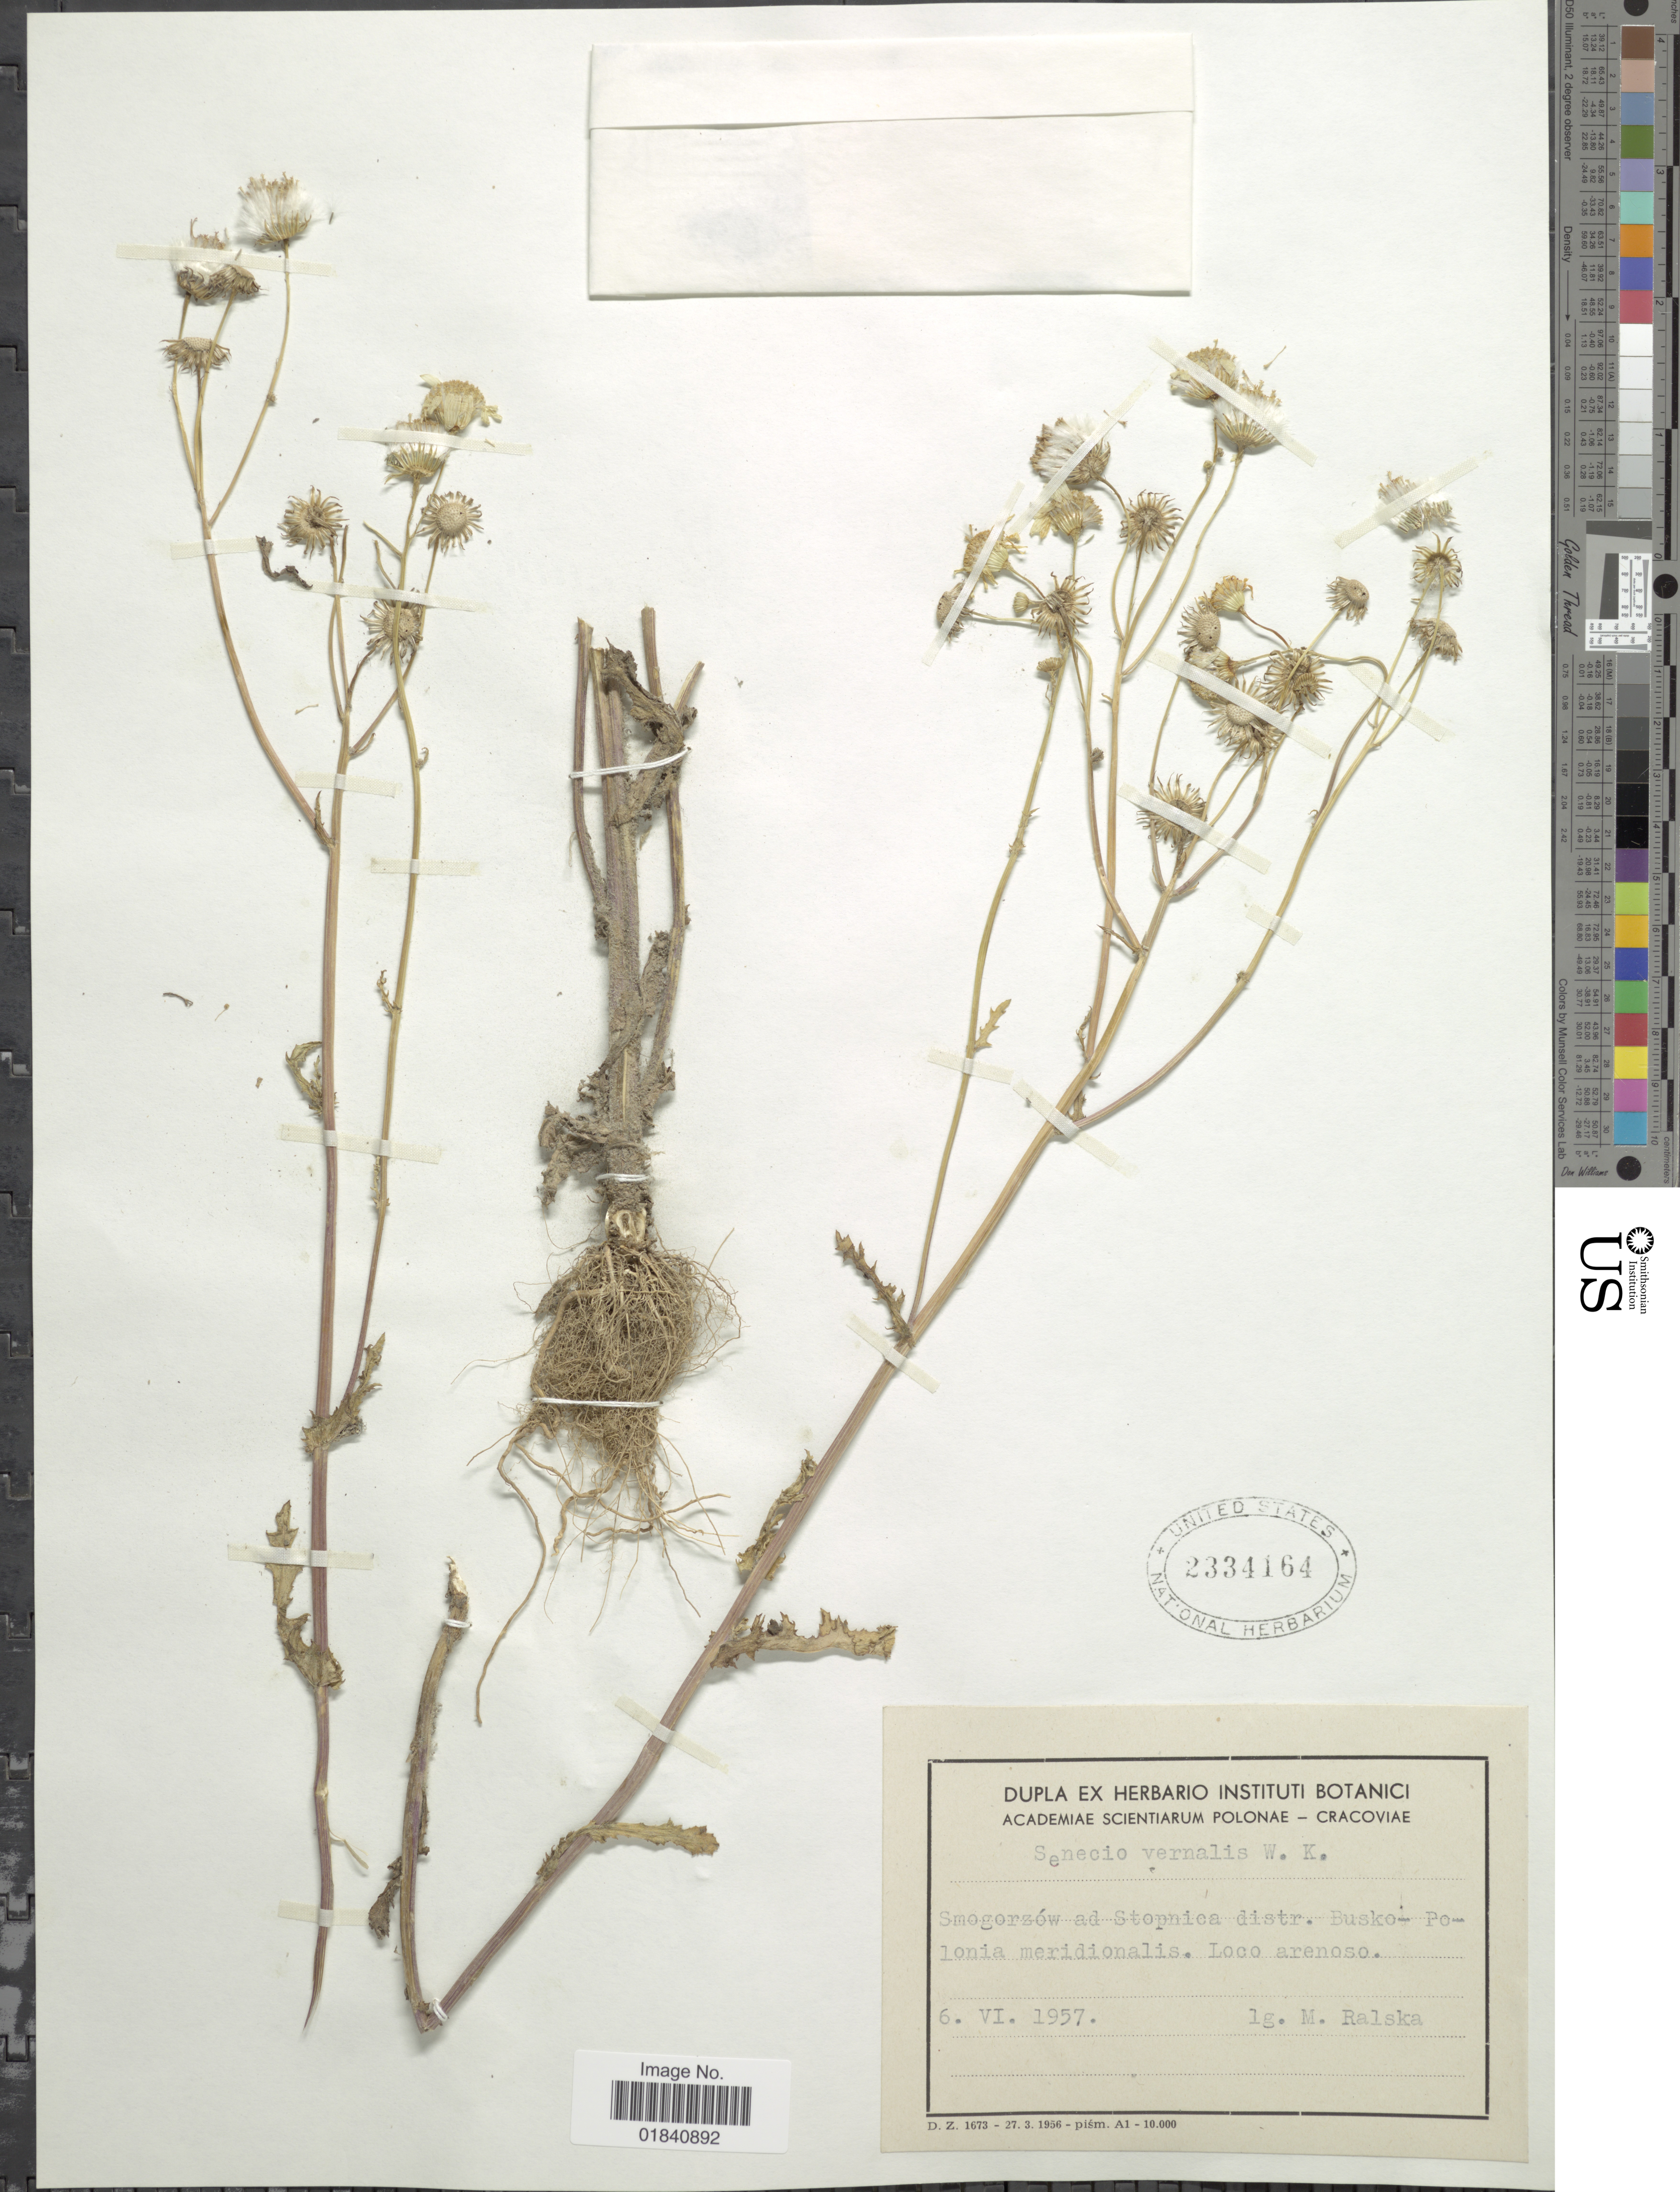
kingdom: Plantae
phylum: Tracheophyta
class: Magnoliopsida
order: Asterales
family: Asteraceae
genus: Senecio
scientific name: Senecio leucanthemifolius subsp. vernalis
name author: (Waldst. & Kit.) Greuter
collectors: M. Ralska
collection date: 1957-06-06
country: Poland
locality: Smogorzów ad Stopnica distr. Busko- Polonia meridionalis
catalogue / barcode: US 2334164